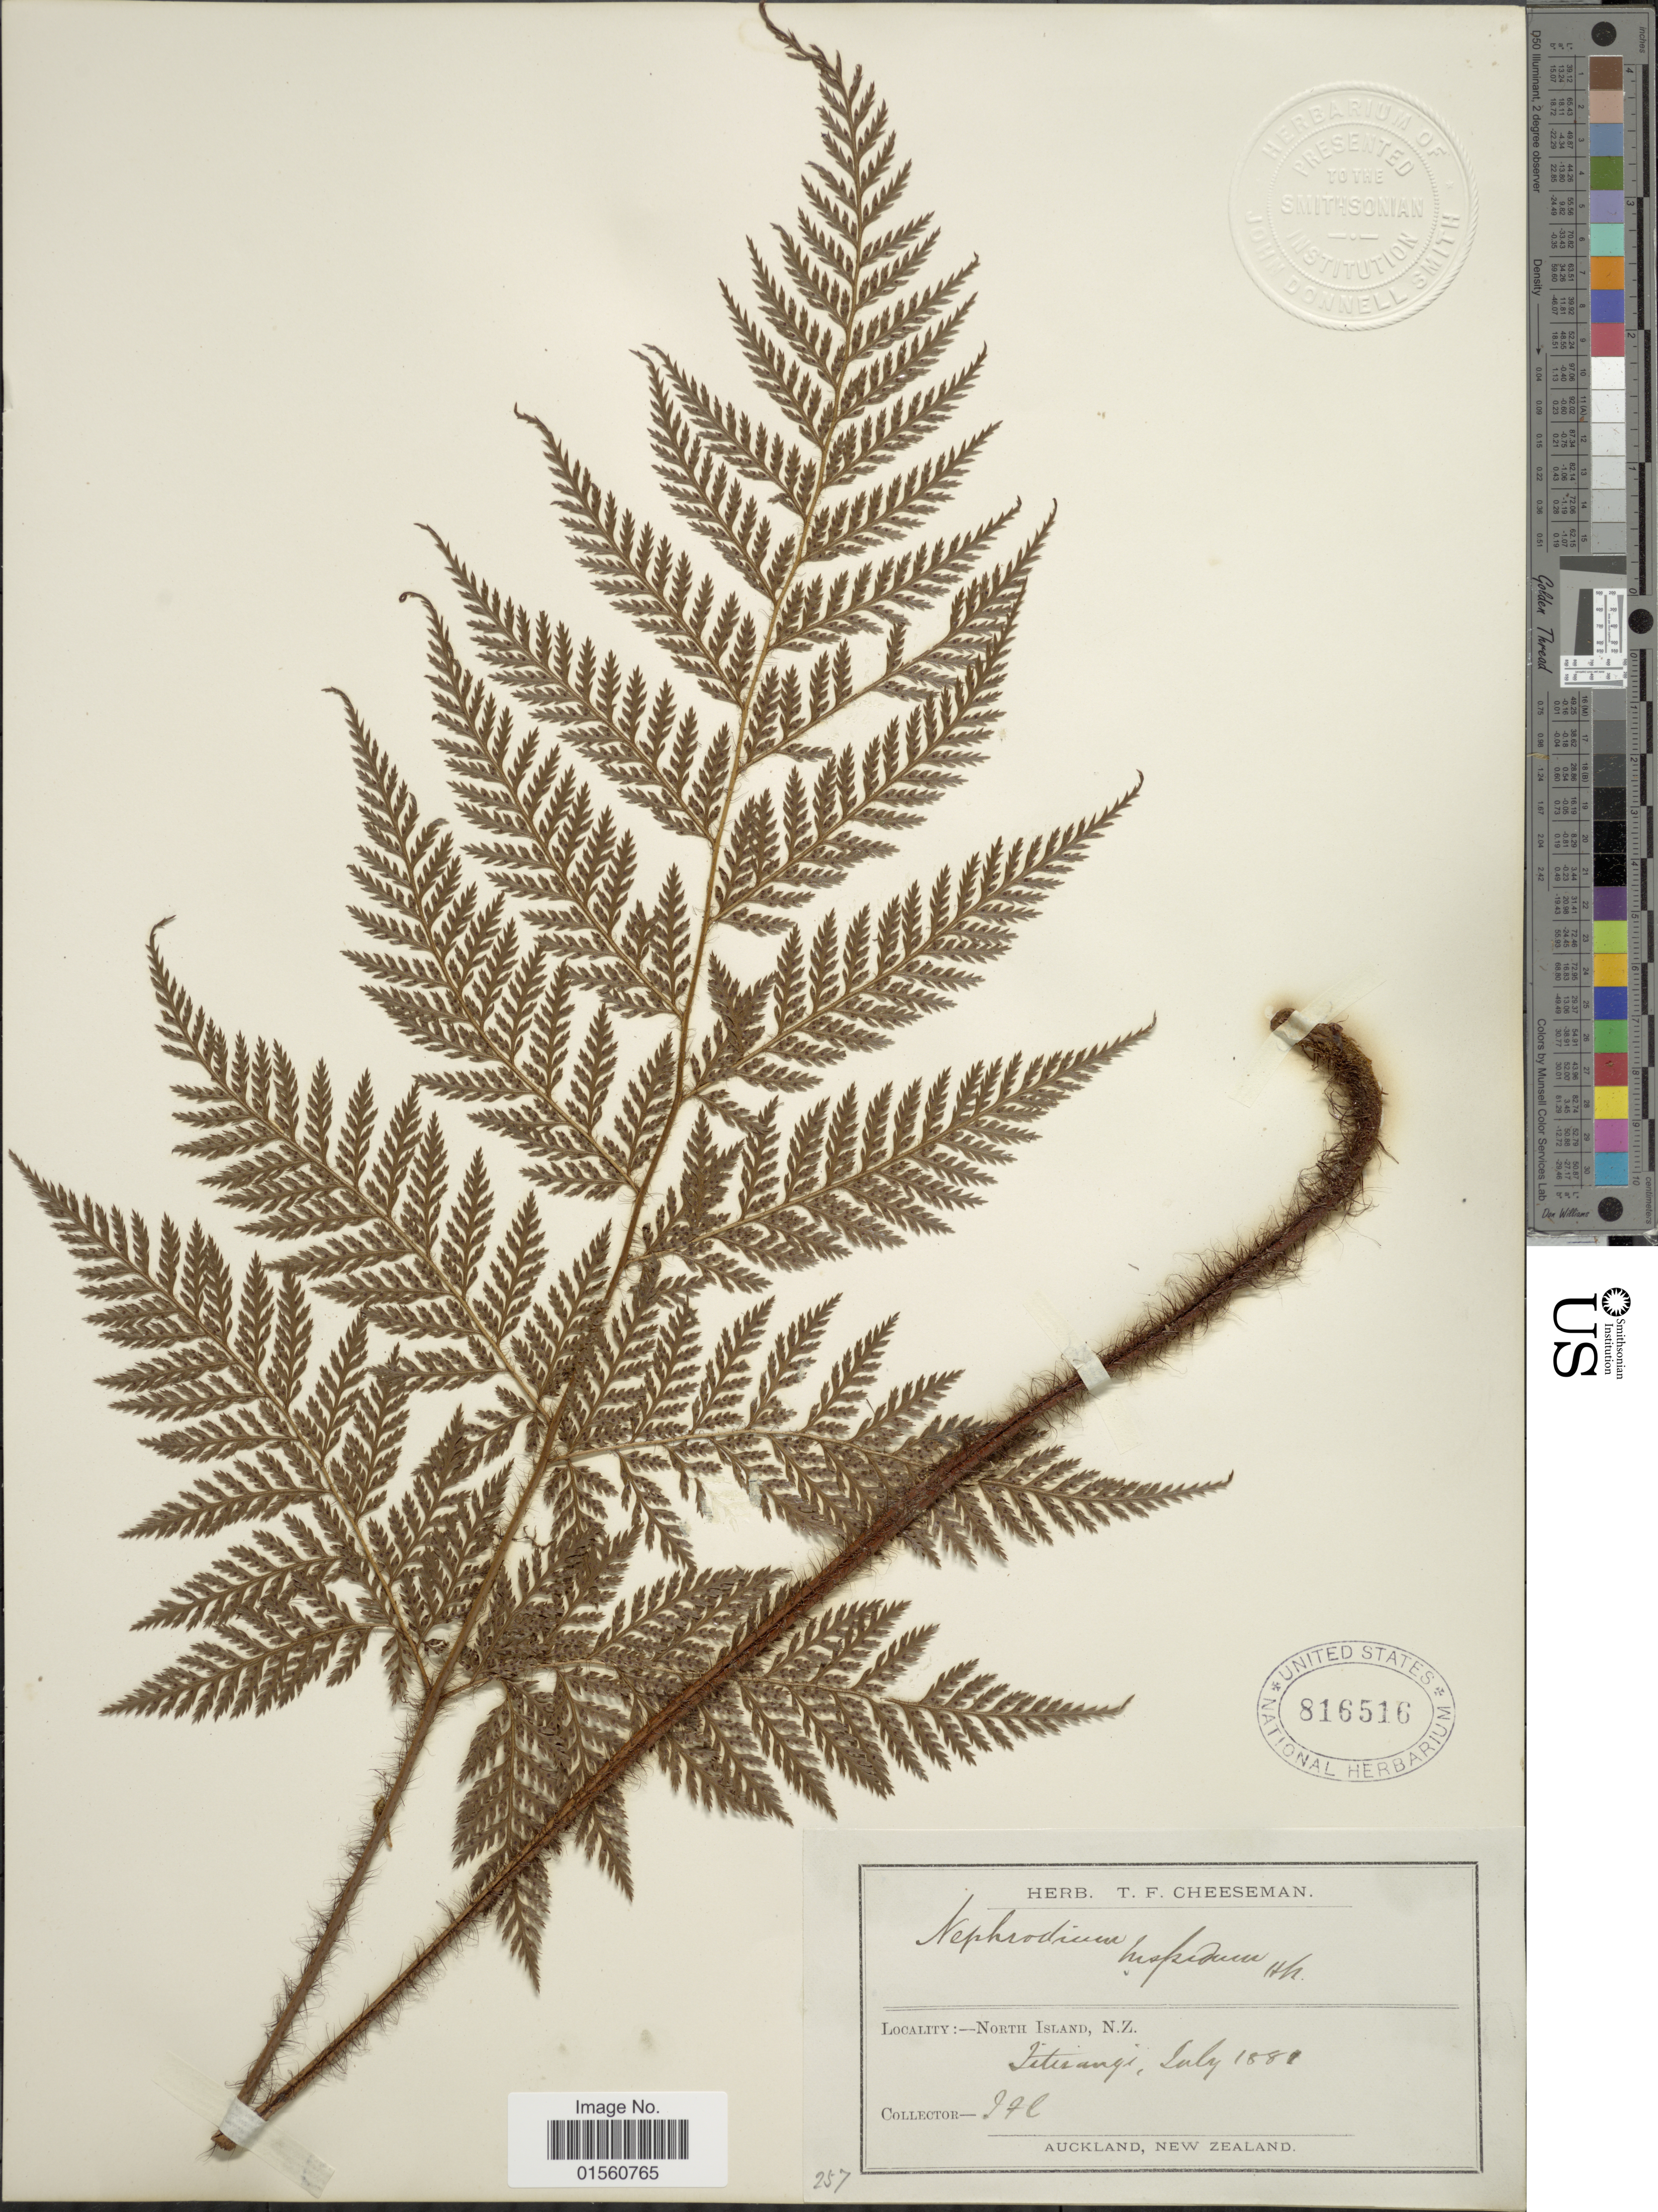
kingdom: Plantae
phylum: Tracheophyta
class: Polypodiopsida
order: Polypodiales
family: Dryopteridaceae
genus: Lastreopsis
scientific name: Lastreopsis hispida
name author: (Sw.) Tindale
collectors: T. F. Cheeseman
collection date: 1880-07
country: New Zealand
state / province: Auckland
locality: North Island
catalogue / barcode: US 816516